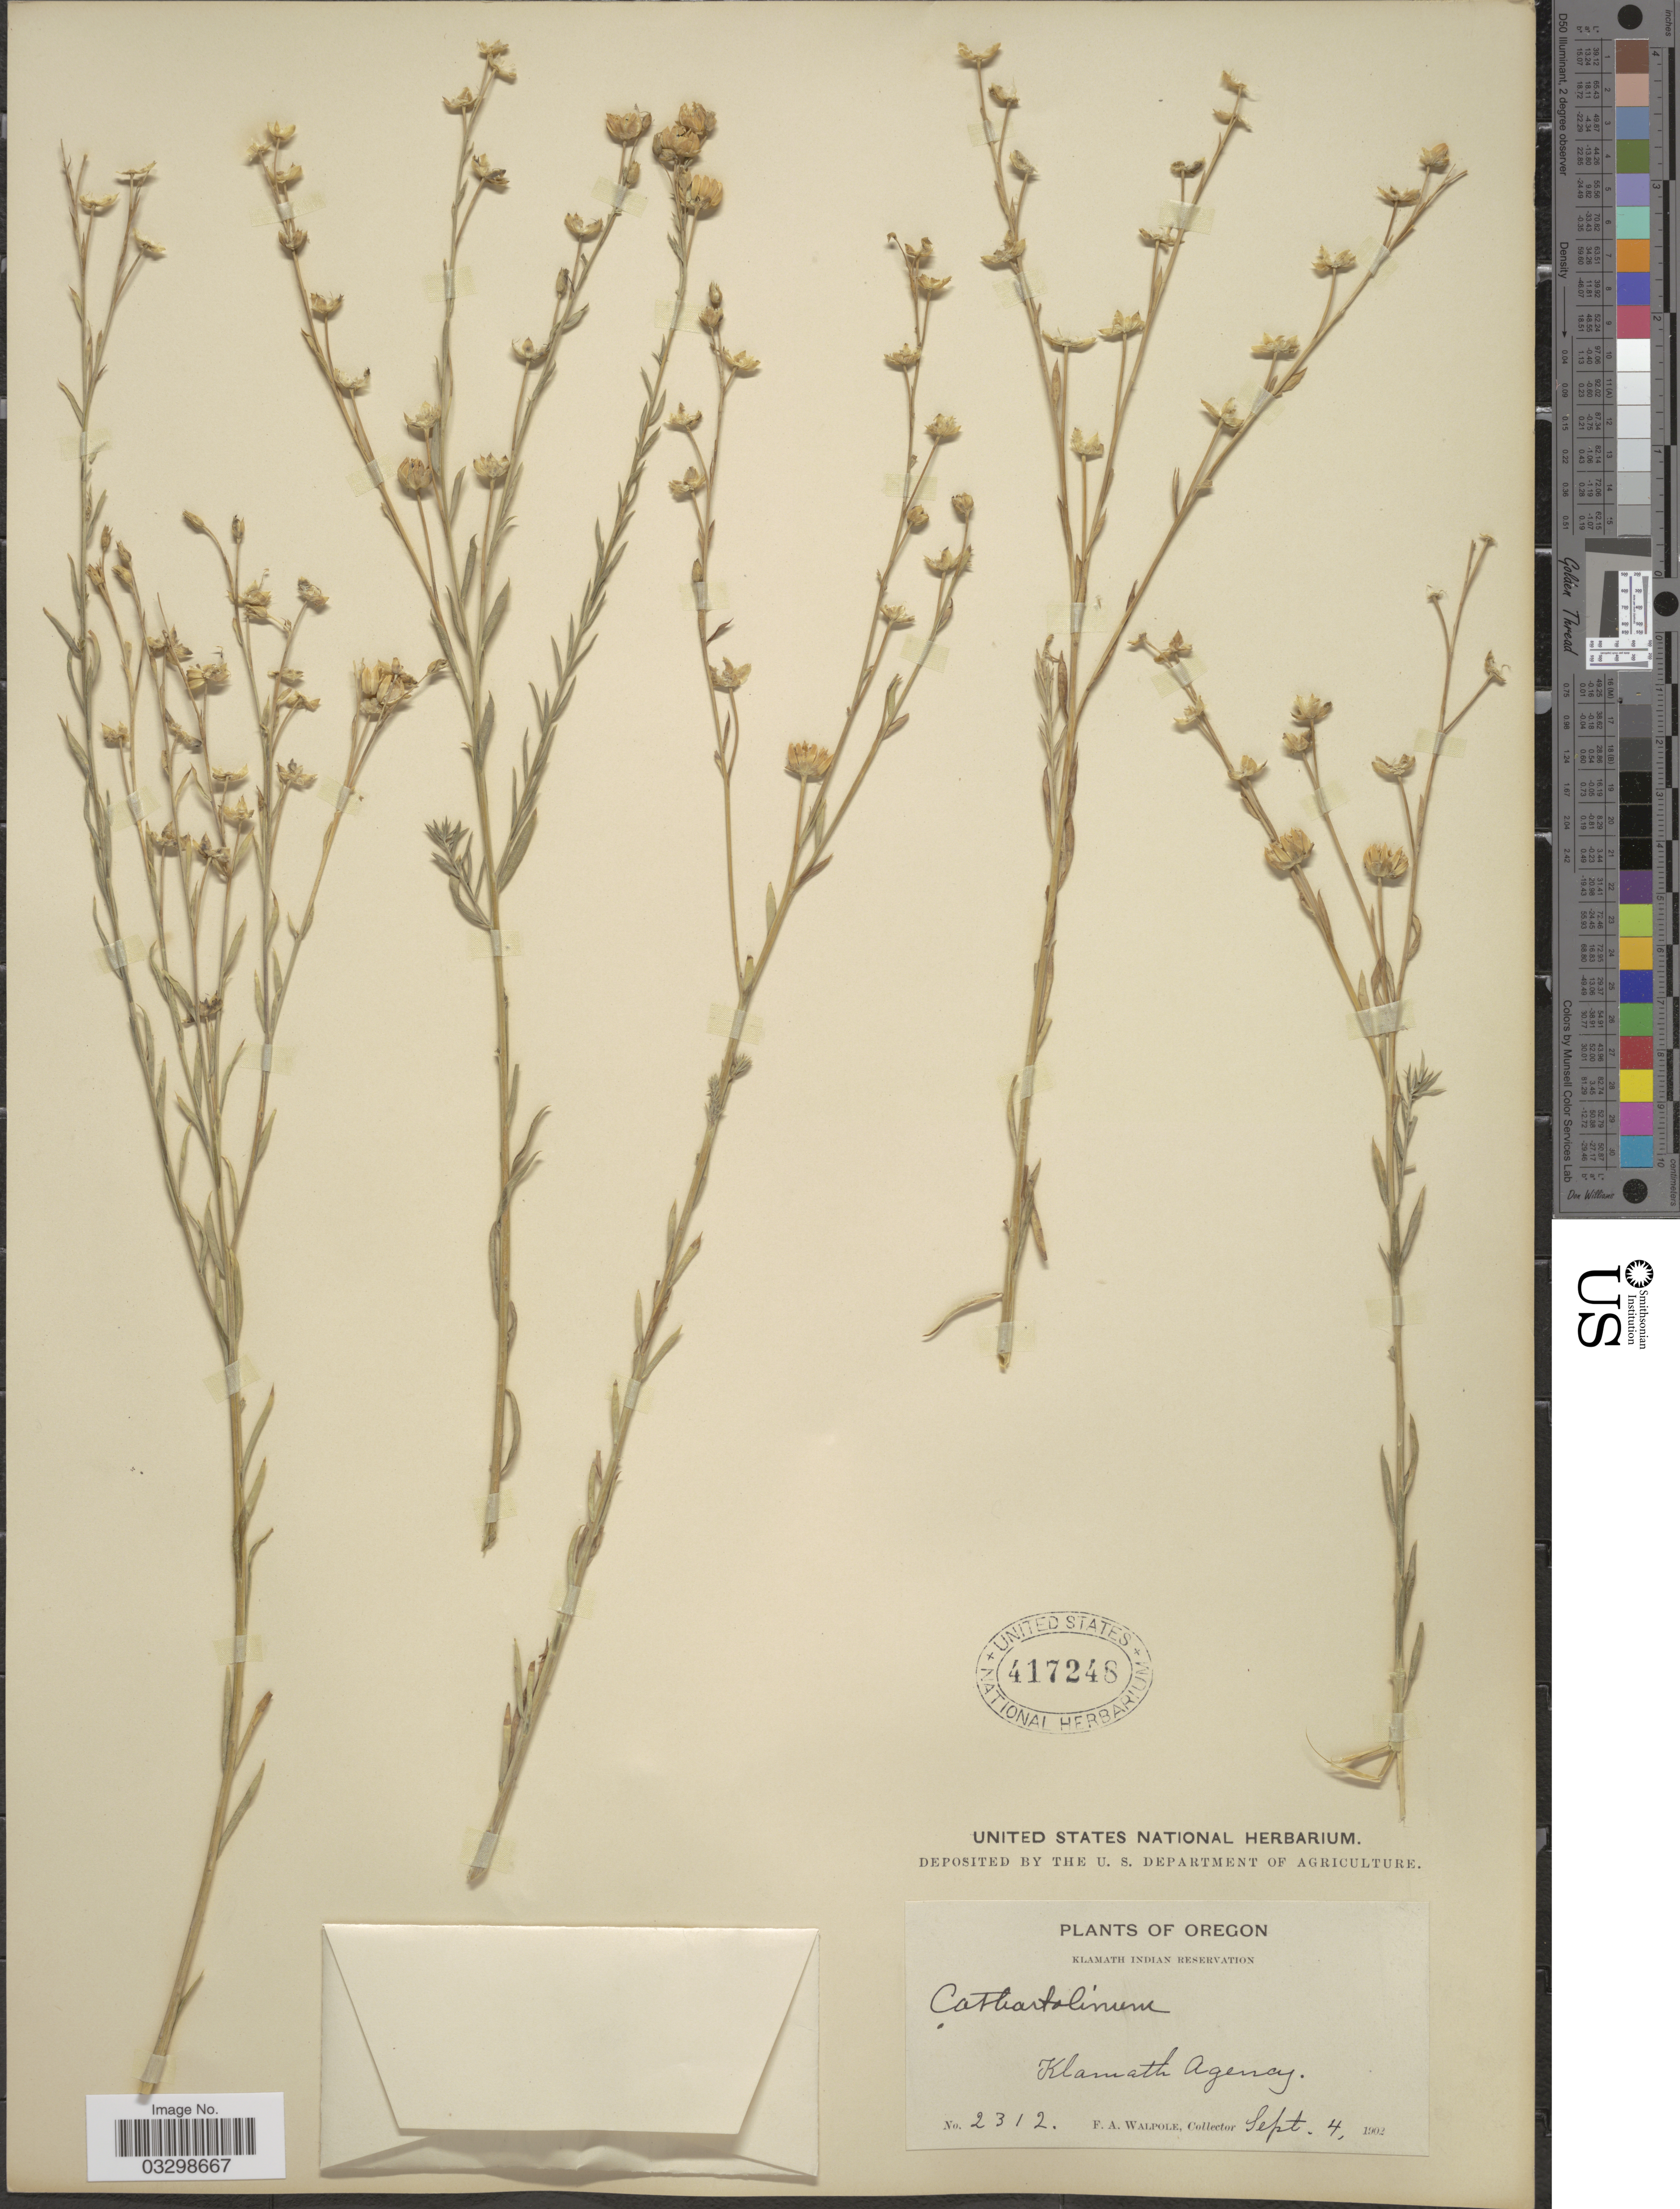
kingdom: Plantae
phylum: Tracheophyta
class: Magnoliopsida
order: Malpighiales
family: Linaceae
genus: Linum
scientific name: Linum lewisii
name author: Pursh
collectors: F. Walpole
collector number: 2312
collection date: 1902-09-04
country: United States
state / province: Oregon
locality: Klamath Indian Reservation. Klamath Agency.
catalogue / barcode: US 417248